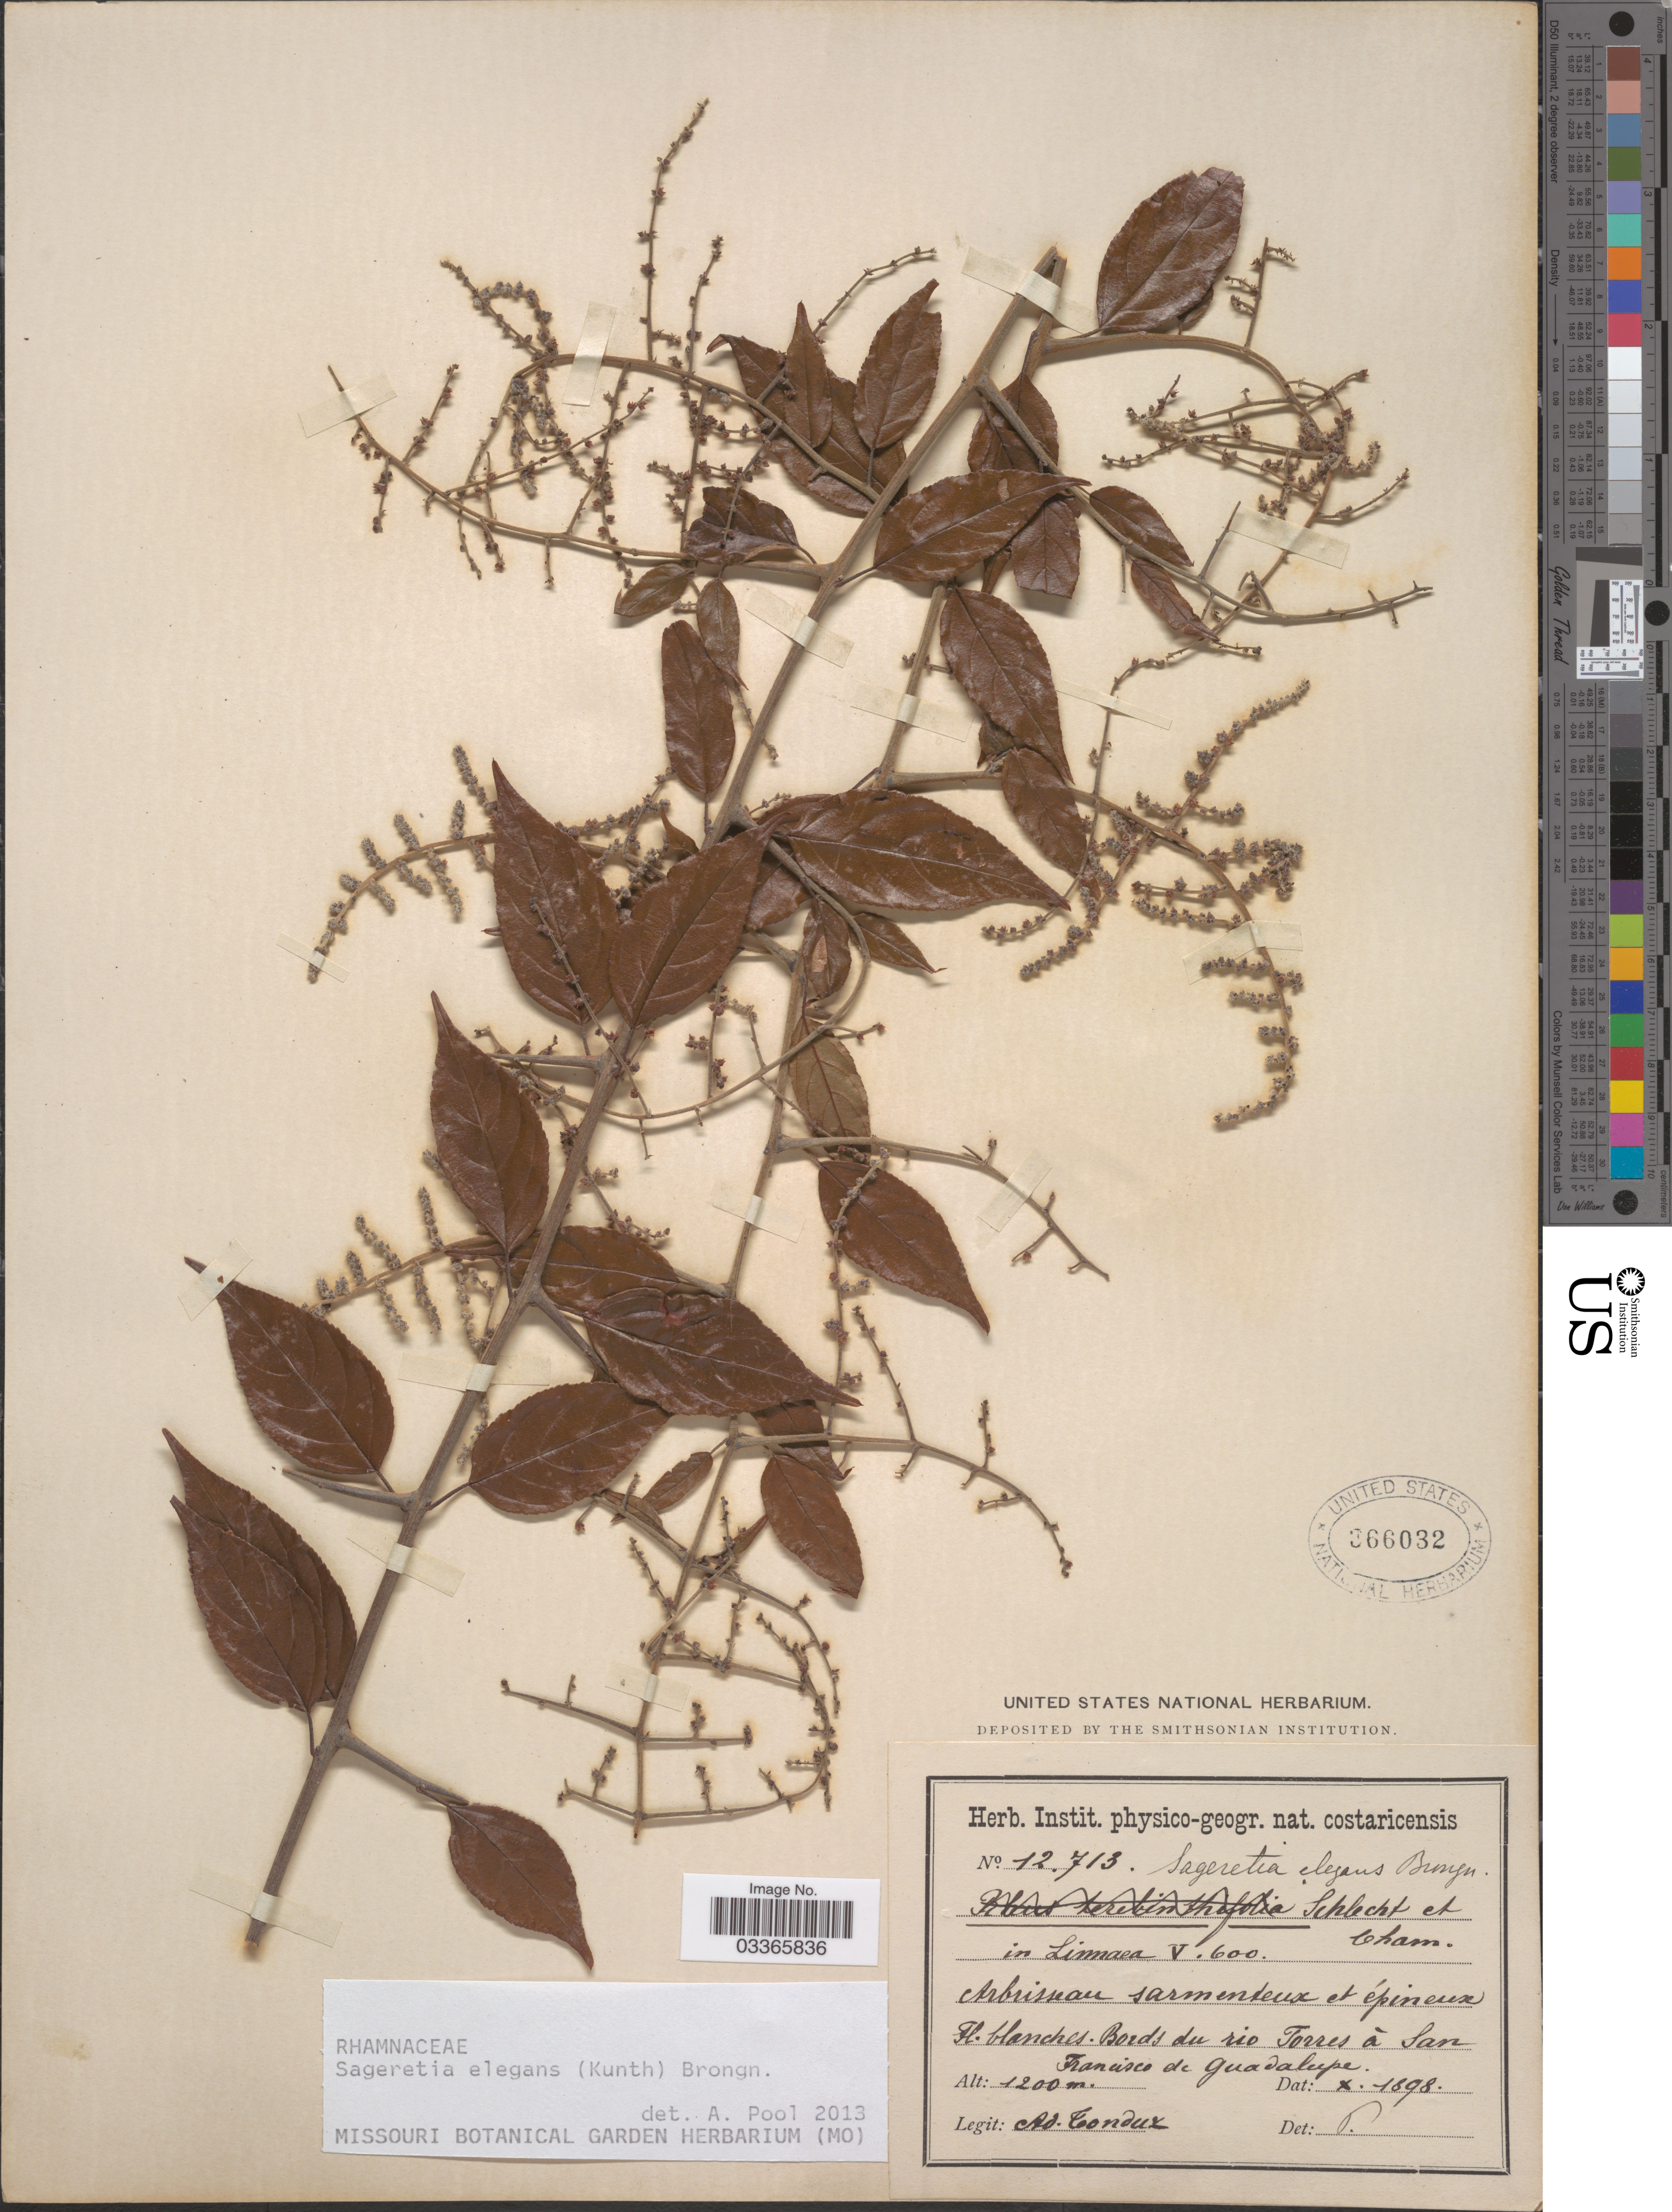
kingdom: Plantae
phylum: Tracheophyta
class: Magnoliopsida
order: Rosales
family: Rhamnaceae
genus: Sageretia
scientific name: Sageretia elegans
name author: (Kunth) Brongn.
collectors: A. Tonduz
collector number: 12713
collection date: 1898-10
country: Costa Rica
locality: Bords du rio Torres á San Francisco de Guadalupe.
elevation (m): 1200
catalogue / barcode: US 366032